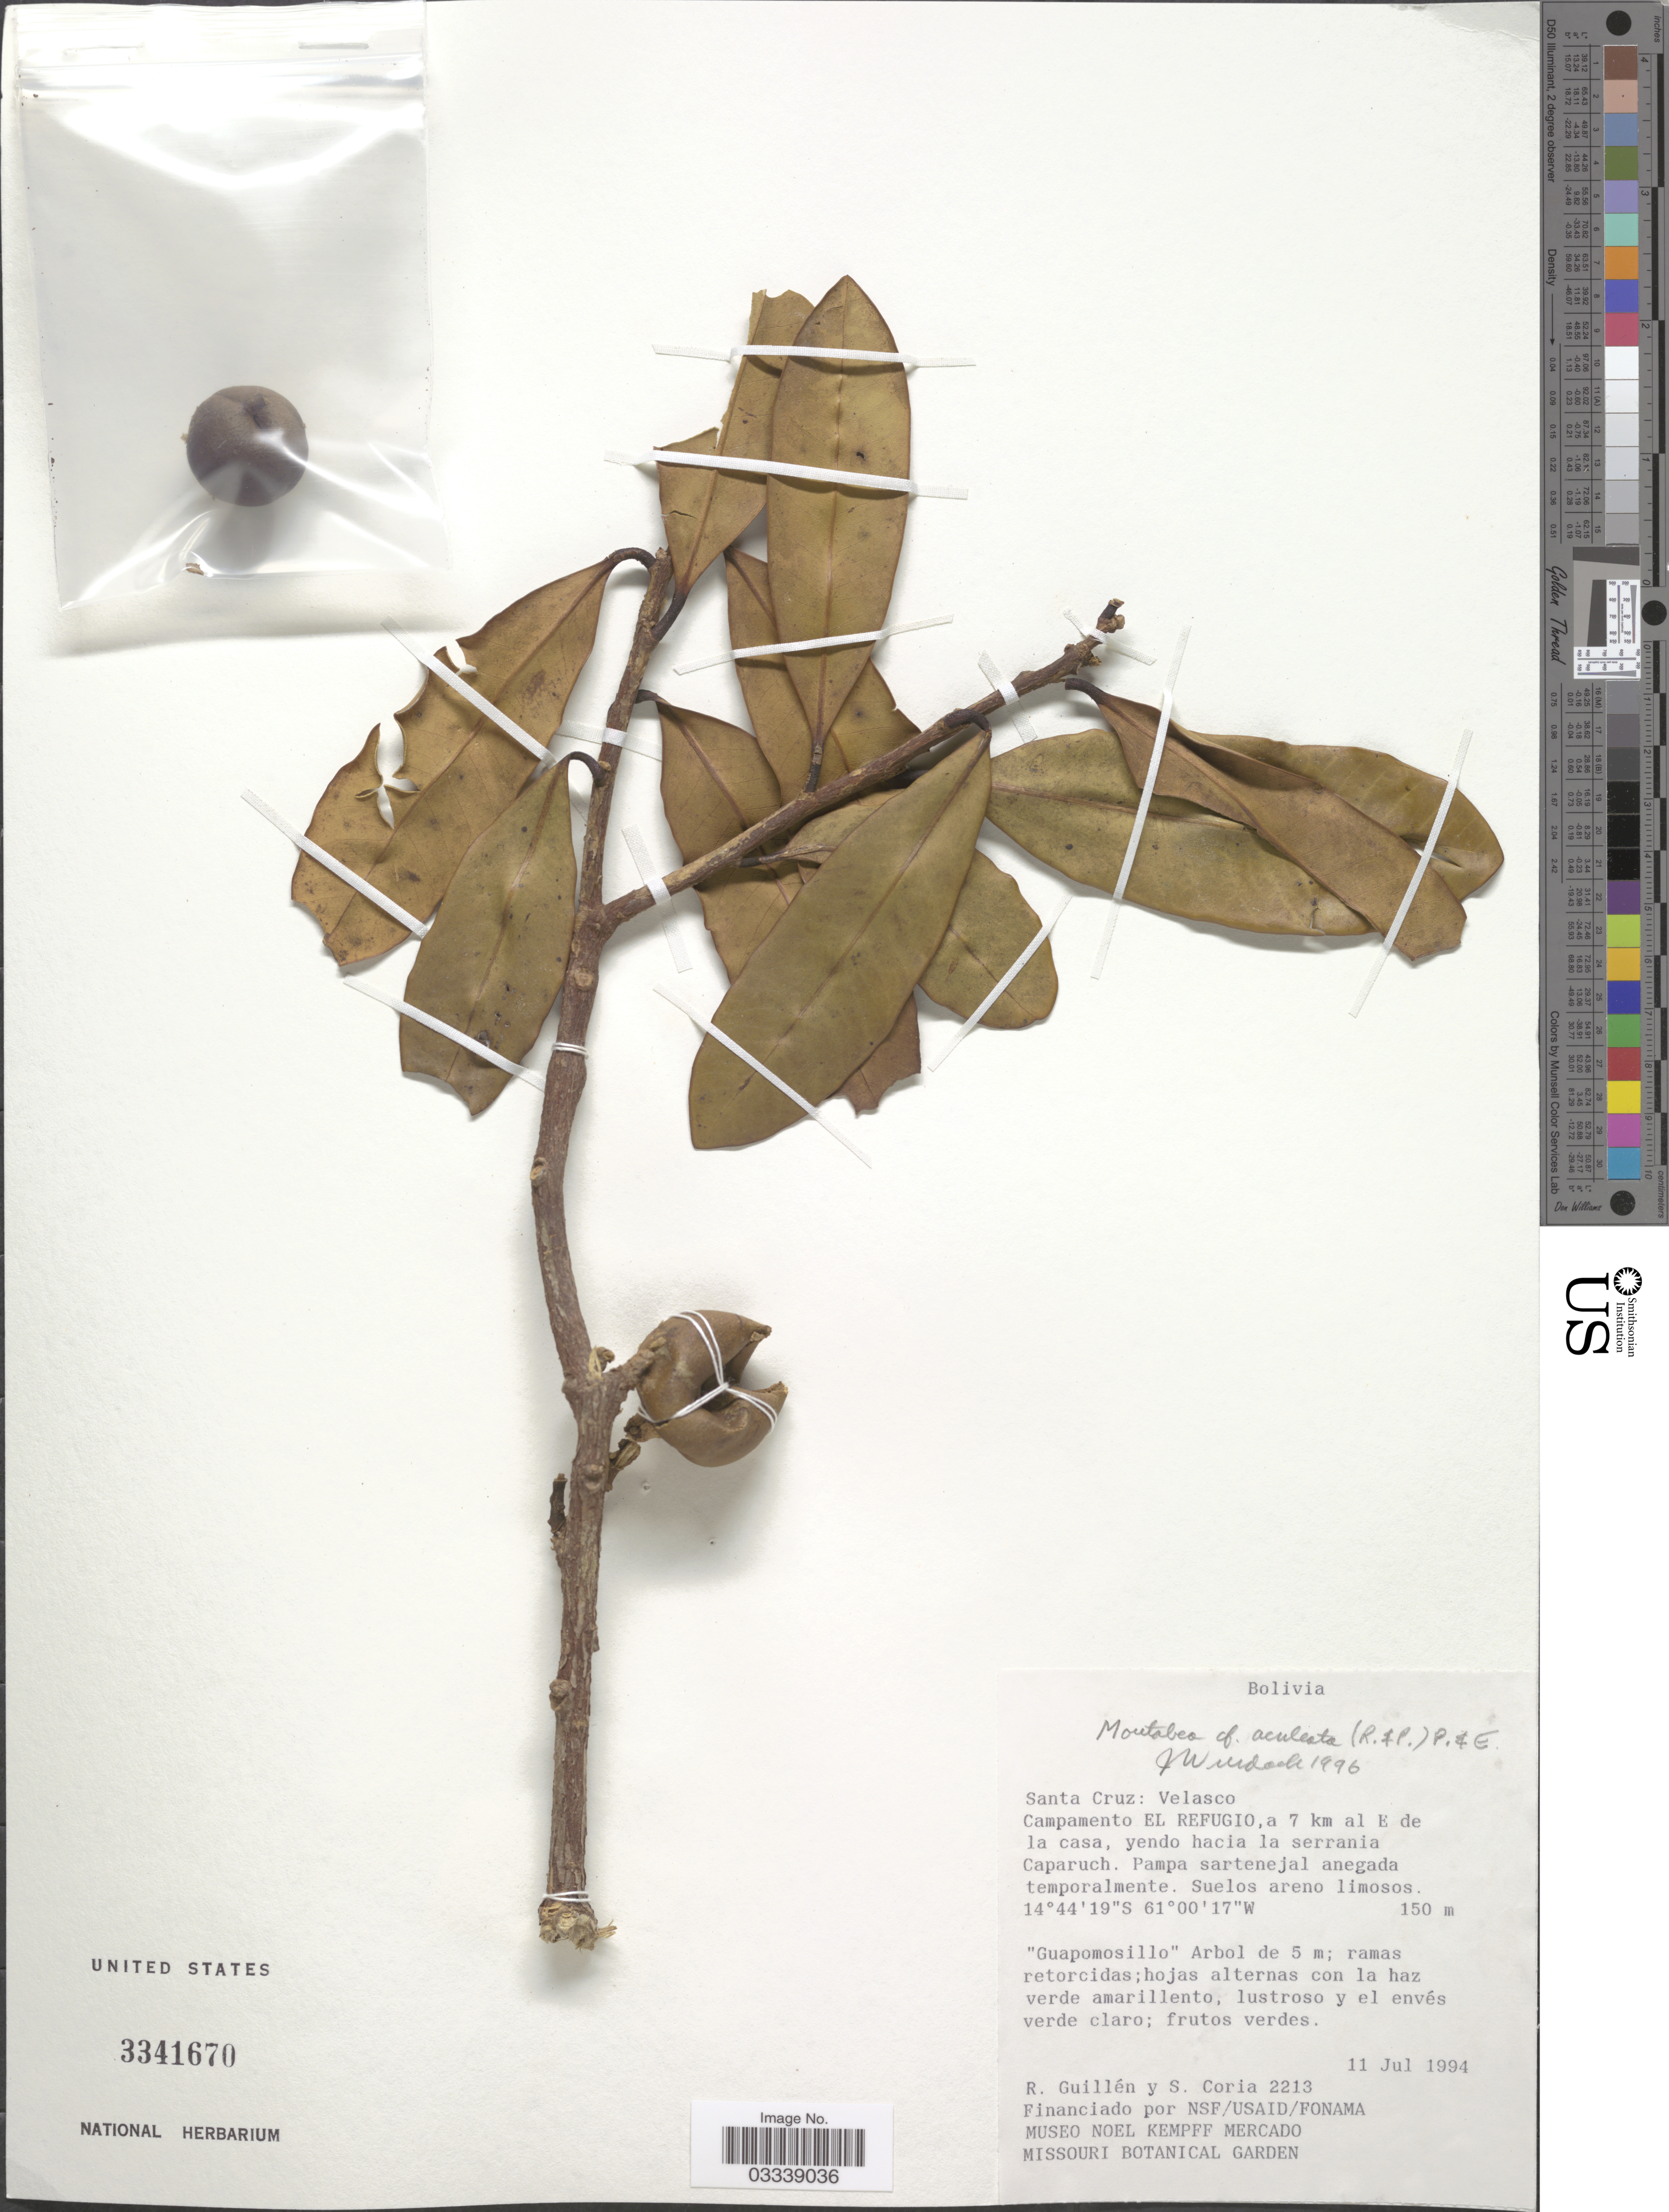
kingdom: Plantae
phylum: Tracheophyta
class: Magnoliopsida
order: Fabales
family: Polygalaceae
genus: Moutabea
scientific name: Moutabea aculeata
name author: Ruiz & Pav.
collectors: R. Guillen & S. Coria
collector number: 2213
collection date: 1994-07-11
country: Bolivia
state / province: Santa Cruz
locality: Velasco. Campamento El Refugio, a 7 km al E de la casa, yendo hacia la serrania Caparuch.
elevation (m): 150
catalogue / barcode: US 3341670